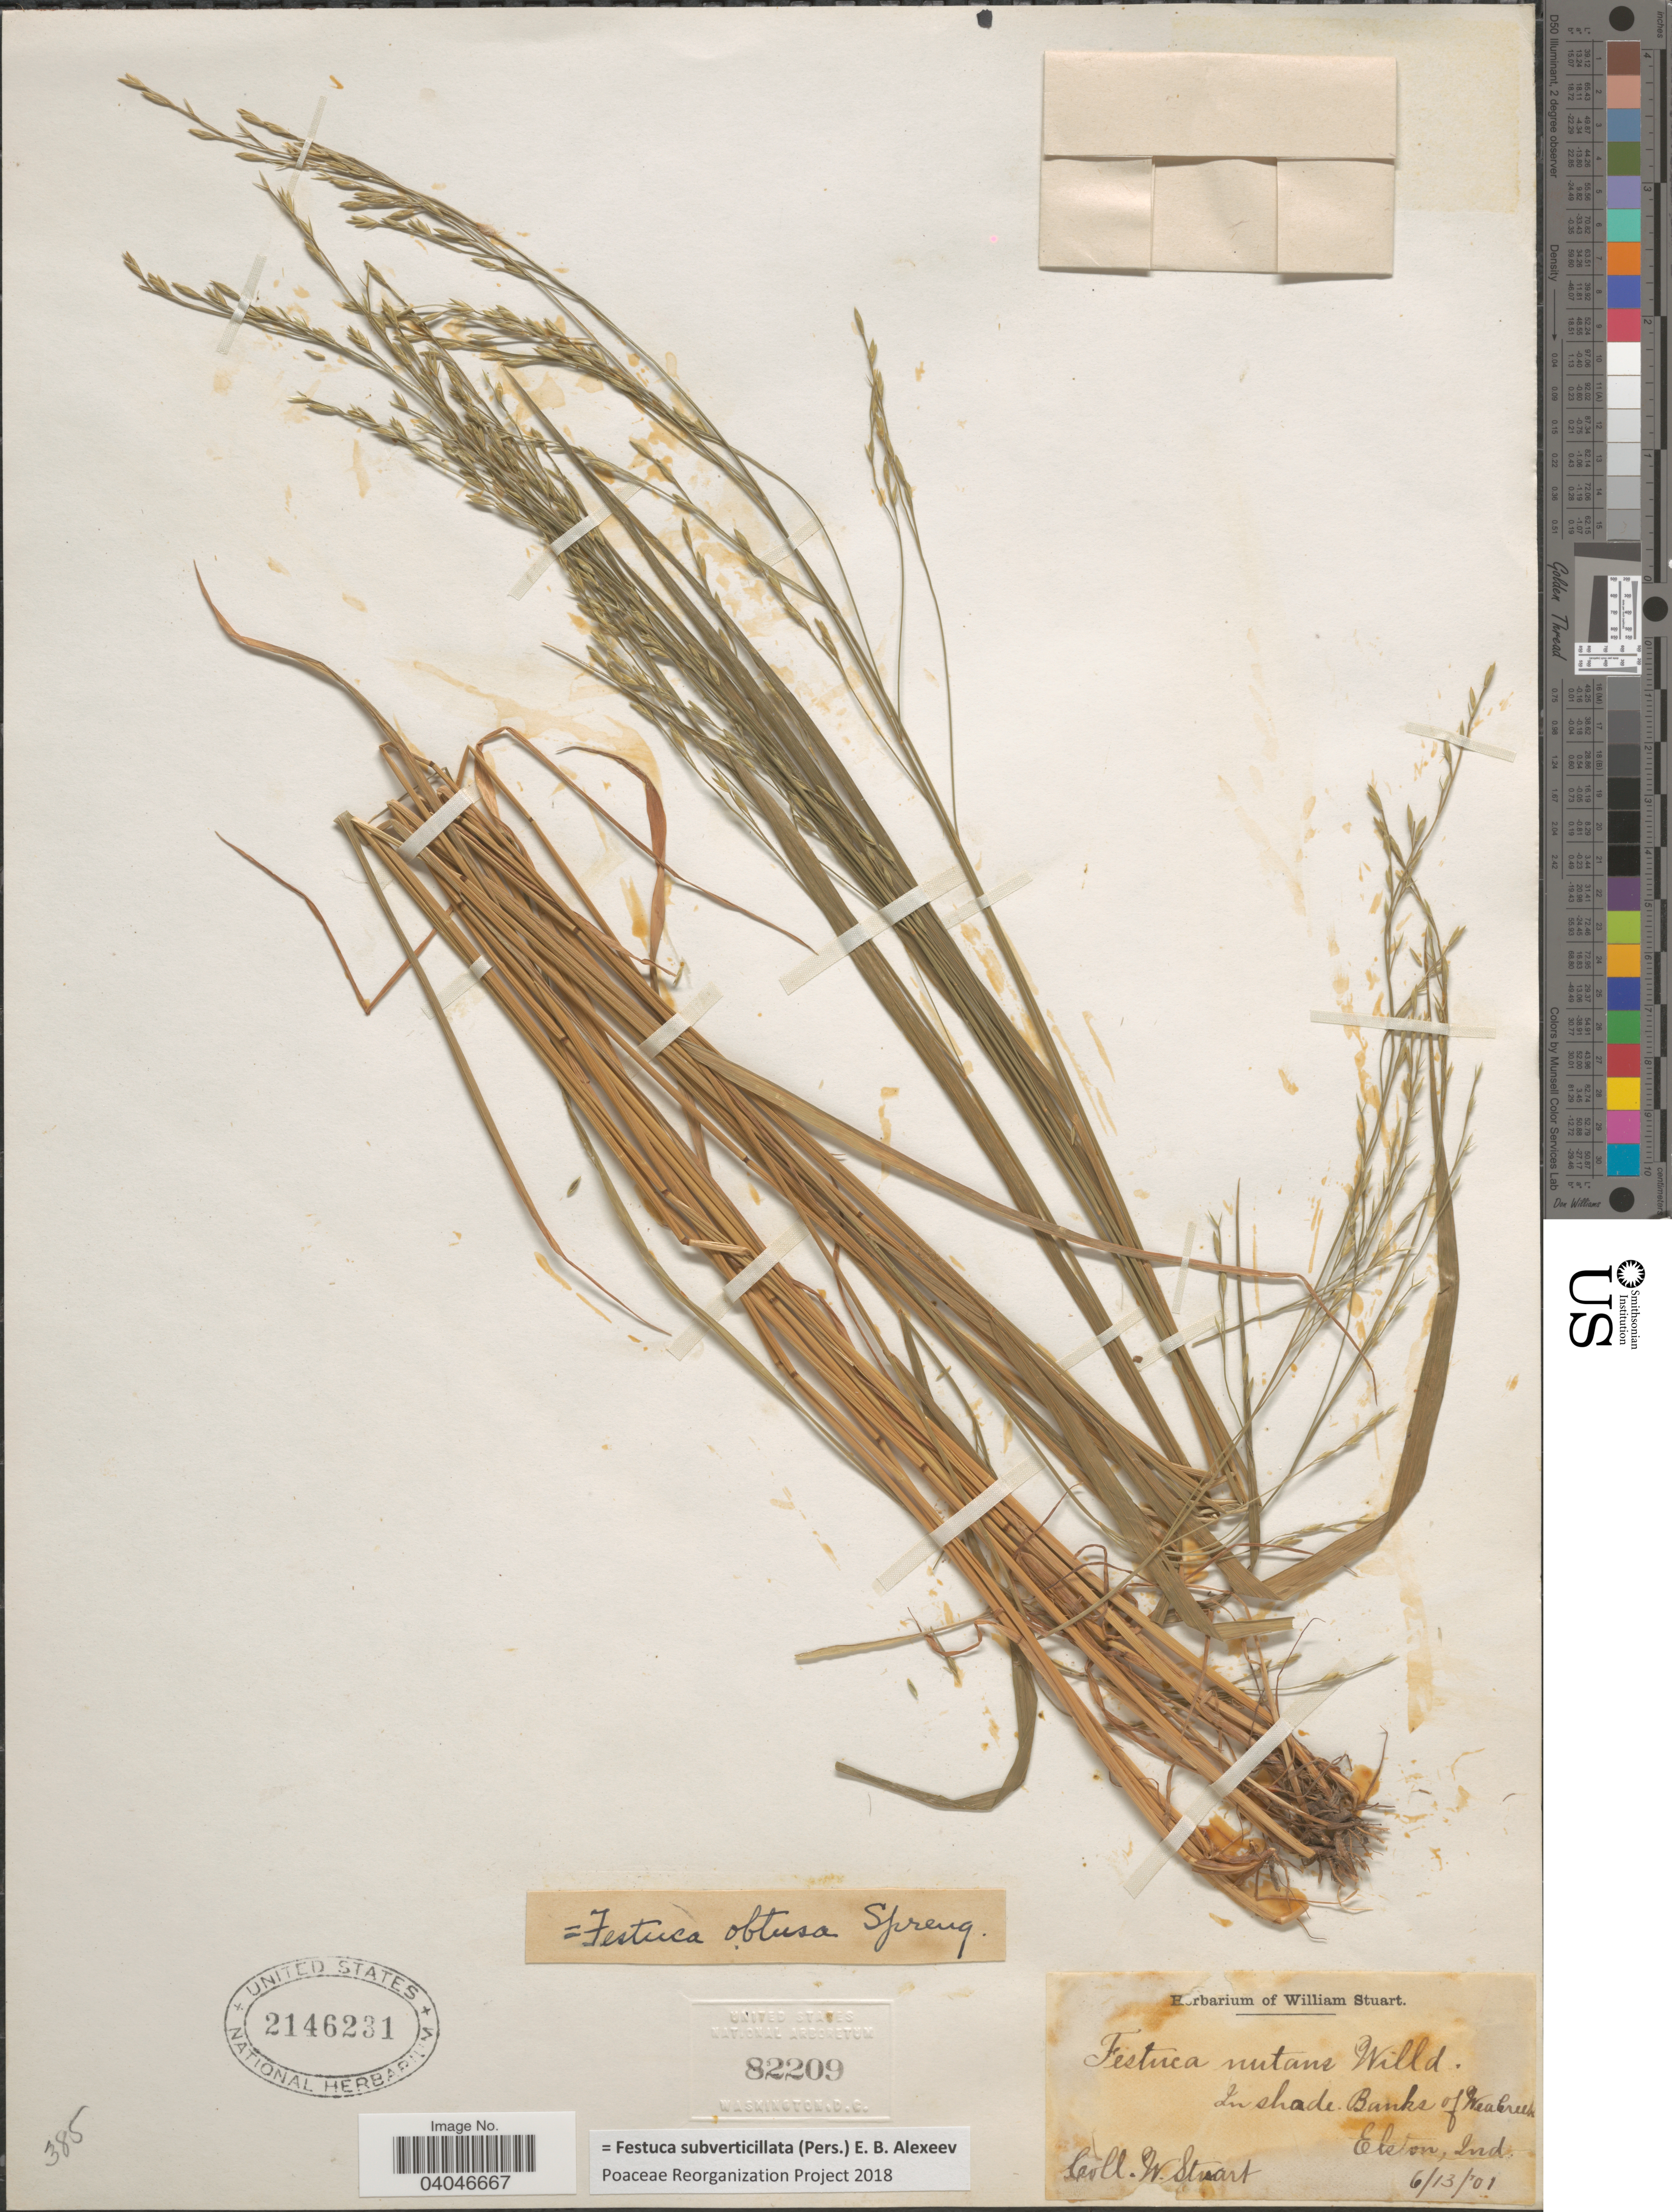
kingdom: Plantae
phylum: Tracheophyta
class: Liliopsida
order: Poales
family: Poaceae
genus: Festuca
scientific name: Festuca subverticillata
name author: (Pers.) E.B. Alexeev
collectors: W. Stuart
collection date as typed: Transcribed d/m/y: 13/6/1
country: United States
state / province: Indiana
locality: In shade Bunks of Wea Creek. Elston.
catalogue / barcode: US 2146231